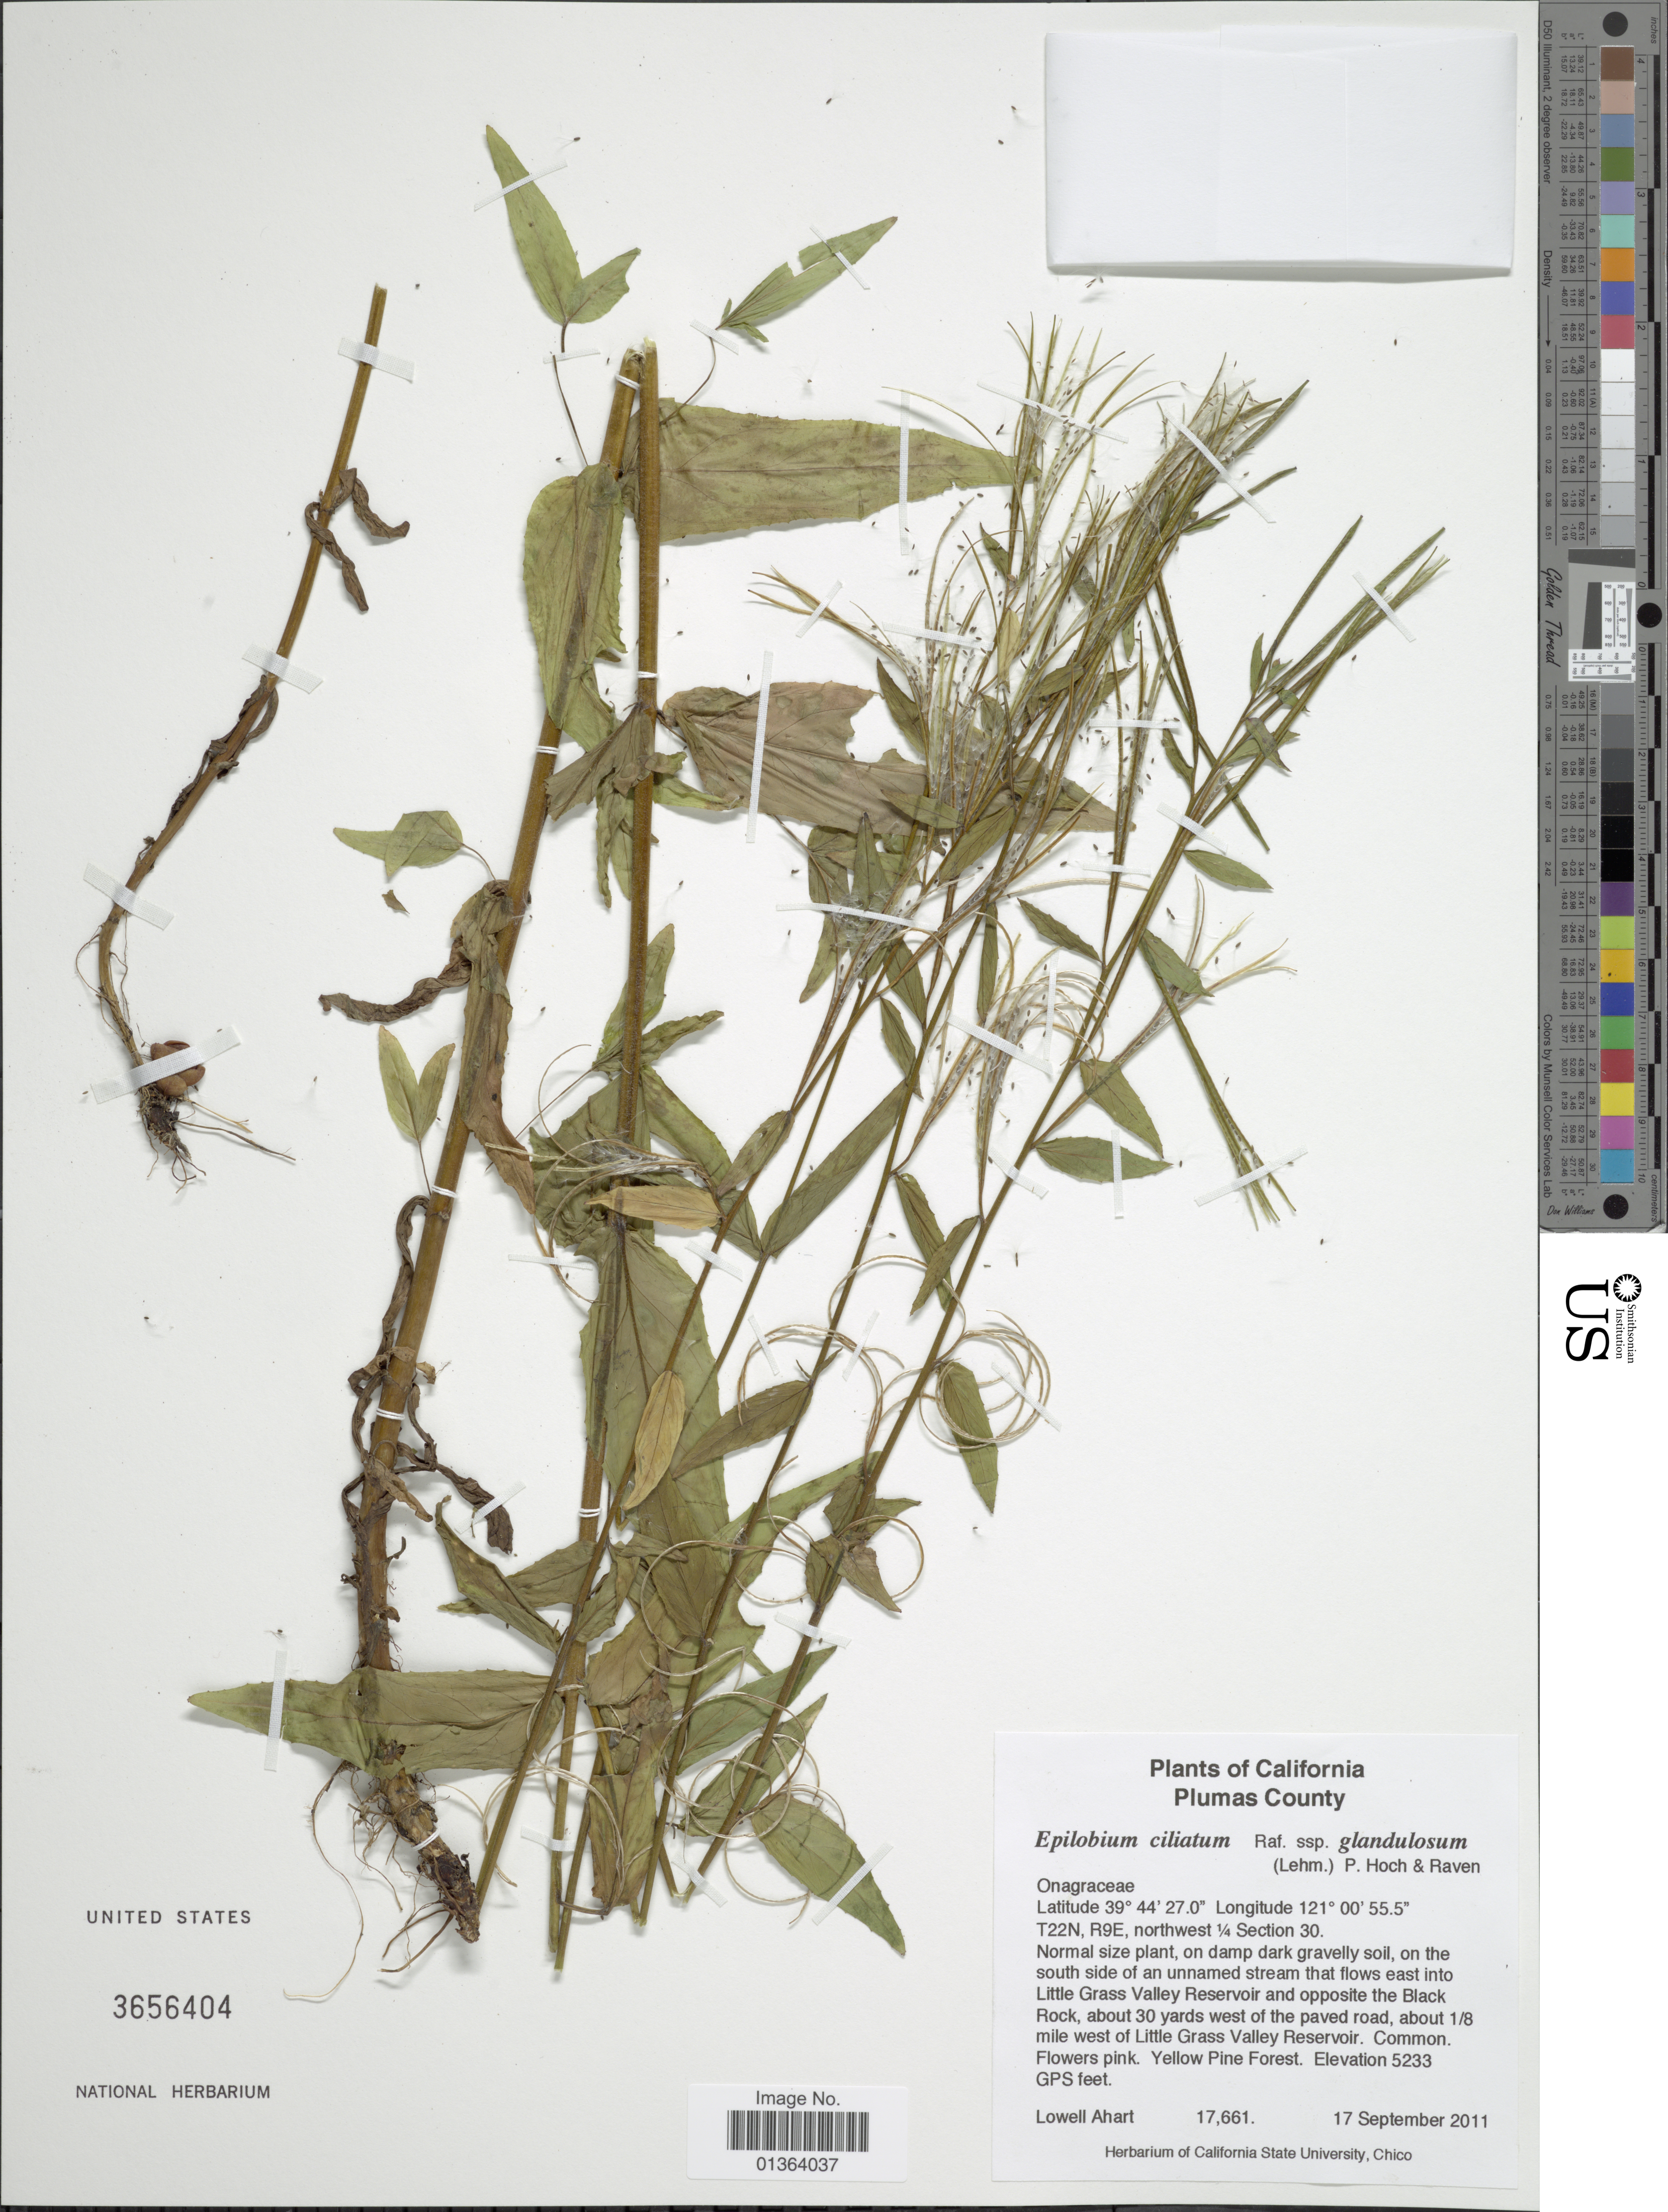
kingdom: Plantae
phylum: Tracheophyta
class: Magnoliopsida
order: Myrtales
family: Onagraceae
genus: Epilobium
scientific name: Epilobium ciliatum subsp. glandulosum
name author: (Lehm.) Hoch & P.H. Raven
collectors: L. Ahart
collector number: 17661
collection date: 2011-09-17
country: United States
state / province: California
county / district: Plumas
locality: Plumas County. On the south side of an unnamed stream that flows East into Little Grass Valley Reservoir and opposite the Black Rock, about 30 yards west of the paved road, about 1/8 mile west of Little Grass Valley Reservoir.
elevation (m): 1595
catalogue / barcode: US 3656404